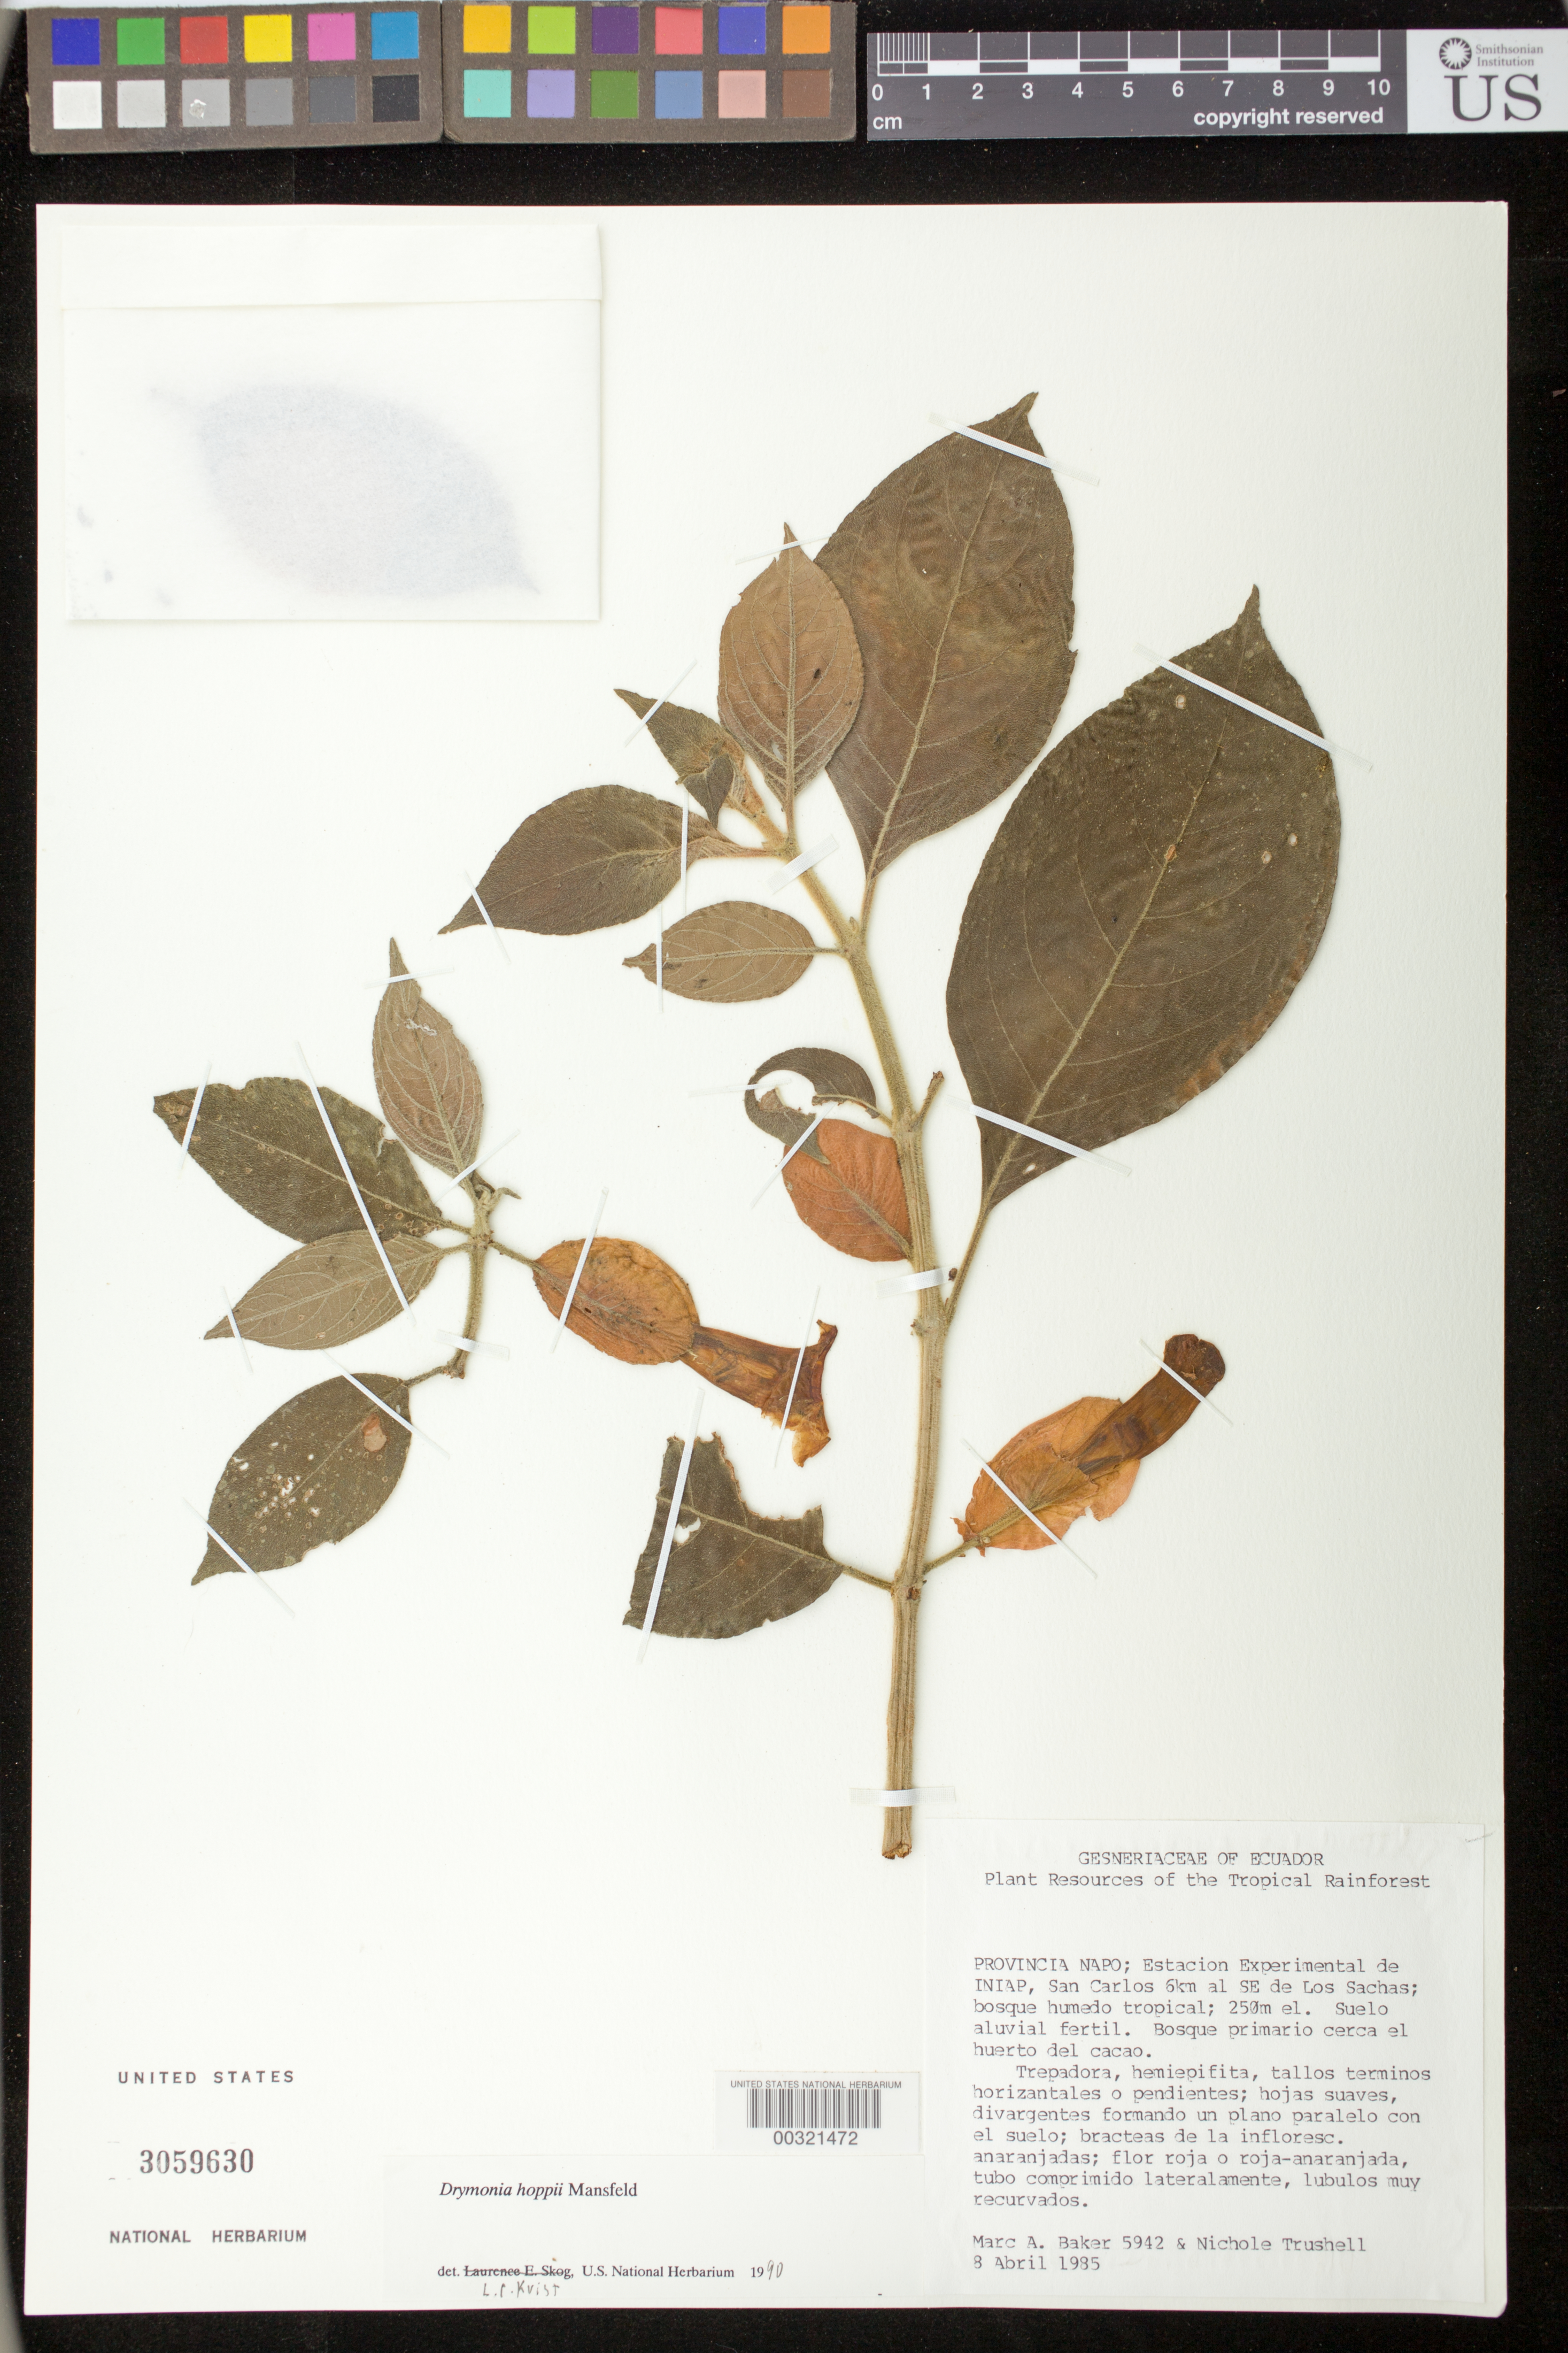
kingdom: Plantae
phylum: Tracheophyta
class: Magnoliopsida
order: Lamiales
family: Gesneriaceae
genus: Drymonia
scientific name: Drymonia hoppii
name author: (Mansf.) Wiehler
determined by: Skog, Laurence E.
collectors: M. A. Baker & N. Trushell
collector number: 5942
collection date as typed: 08 Apr 1985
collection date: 1985-04-08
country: Ecuador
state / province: Napo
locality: Estacion Experimental de INIAP, San Carlos 6 km al SE de Los Sachas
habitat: Bosque húmedo tropical; suelo aluvial fertile, bosque primario cerca el huerto del cacao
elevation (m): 250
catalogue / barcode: US 3059630